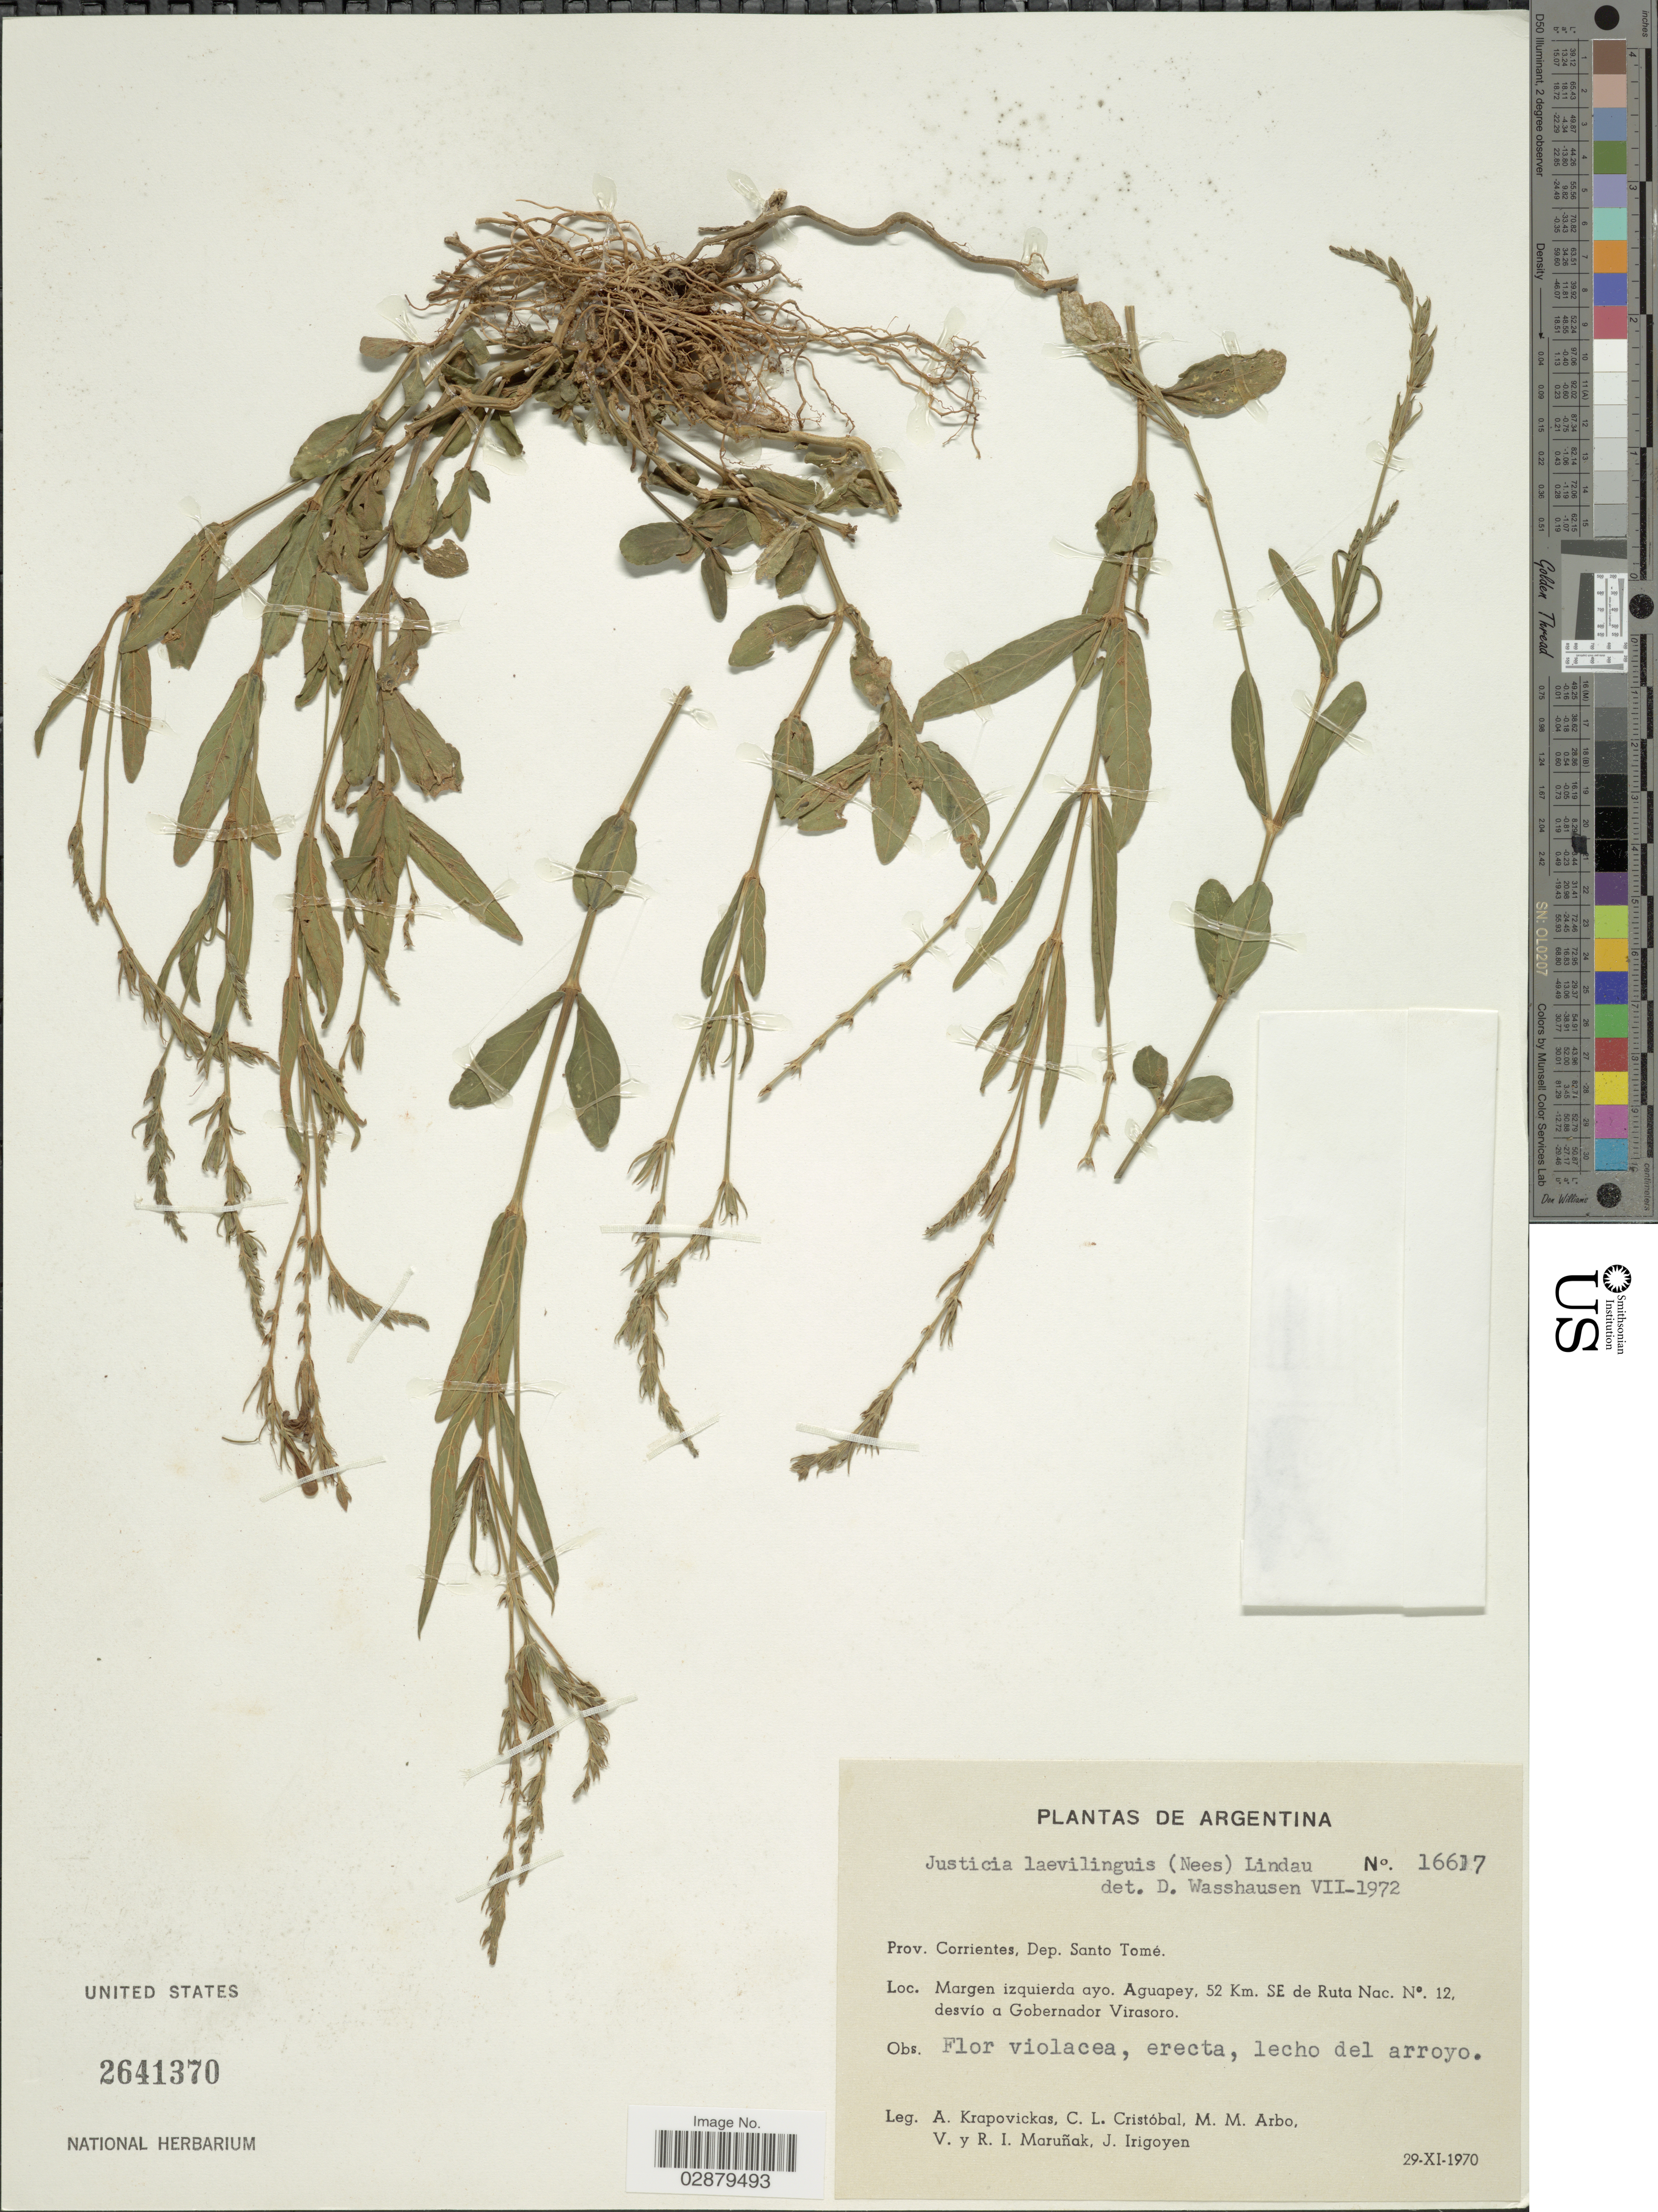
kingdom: Plantae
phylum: Tracheophyta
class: Magnoliopsida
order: Lamiales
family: Acanthaceae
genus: Justicia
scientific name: Justicia laevilinguis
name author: (Nees) Lindau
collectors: A. Krapovickas, C. L. Cristóbal, M. M. Arbo, V. Maruñak & et al.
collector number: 16617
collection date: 1970-11-29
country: Argentina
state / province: Corrientes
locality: Dept. San Tomé. Margen izquierda ayo. Aguapey, 52 Km. SE de Ruta Nac. N°. 12, desvio a Gobernador Virasoro.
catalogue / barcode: US 2641370